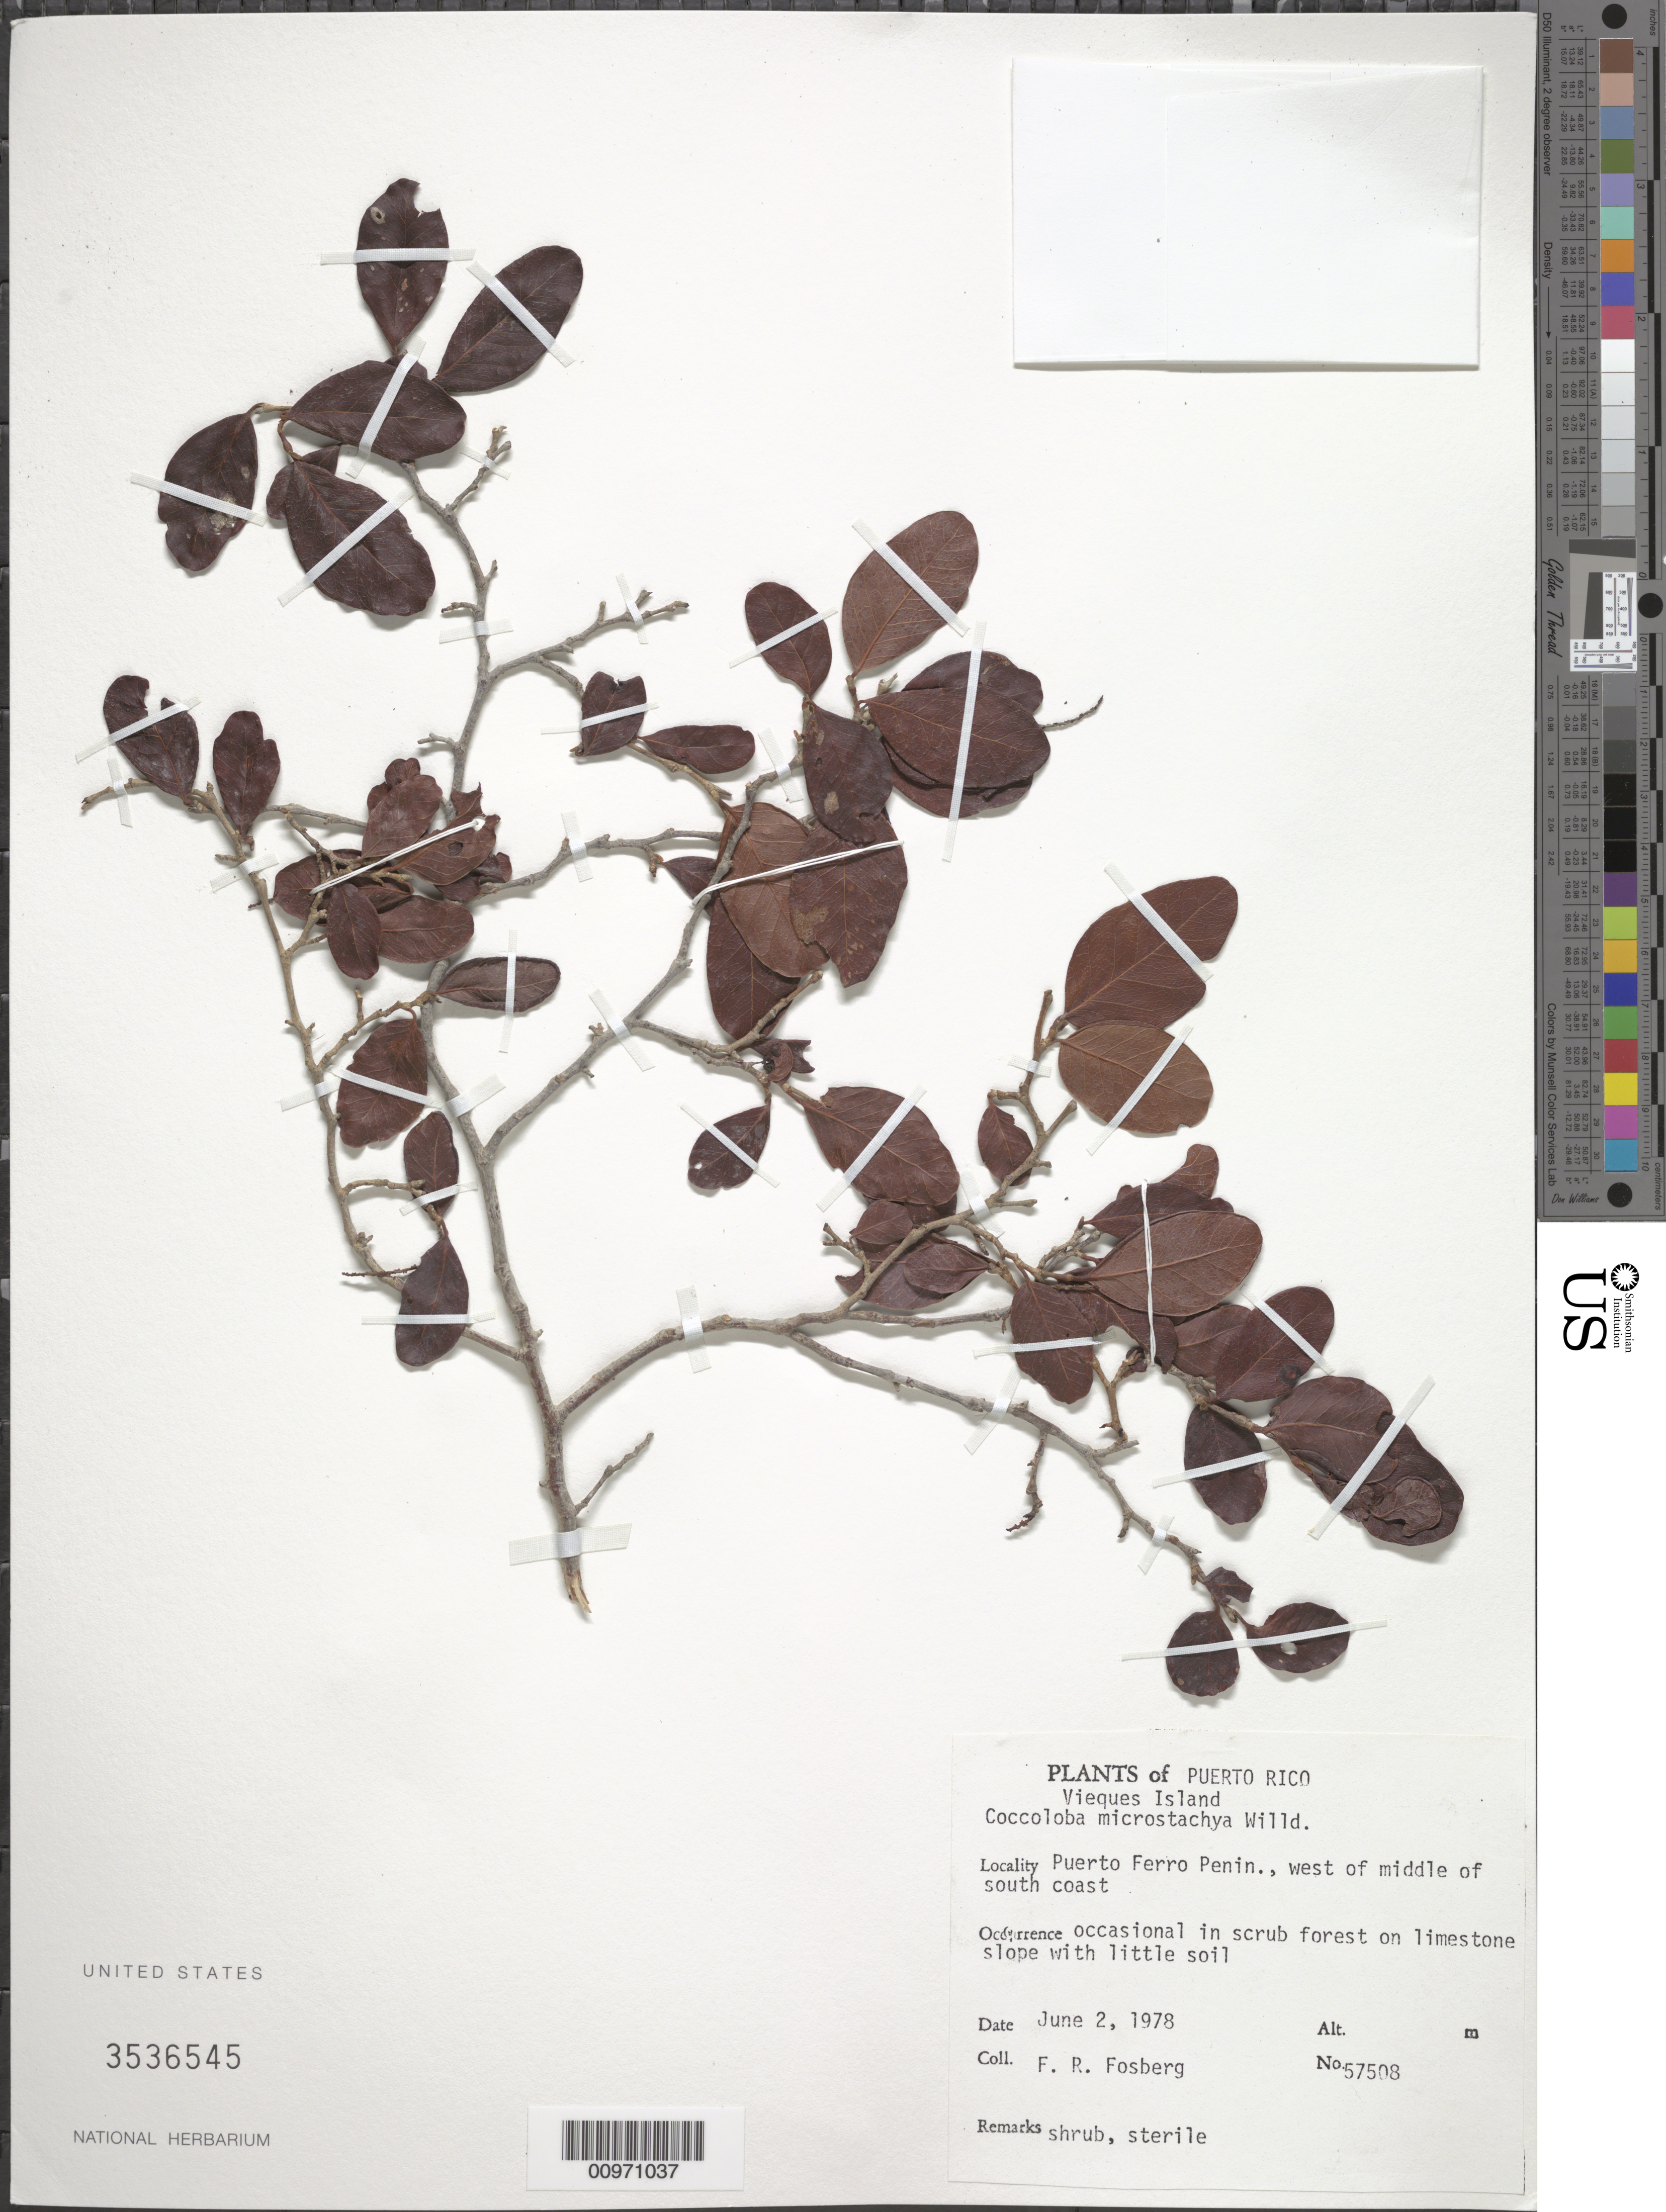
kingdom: Plantae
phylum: Tracheophyta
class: Magnoliopsida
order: Caryophyllales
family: Polygonaceae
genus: Coccoloba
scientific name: Coccoloba microstachya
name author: Willd.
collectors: F. R. Fosberg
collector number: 57508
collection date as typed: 02 Jun 1978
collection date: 1978-06-02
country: Puerto Rico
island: Vieques I.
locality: Puerto Ferro Penin., west of middle of south coast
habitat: Scrub forest on limestone slope with little soil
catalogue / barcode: US 3536545